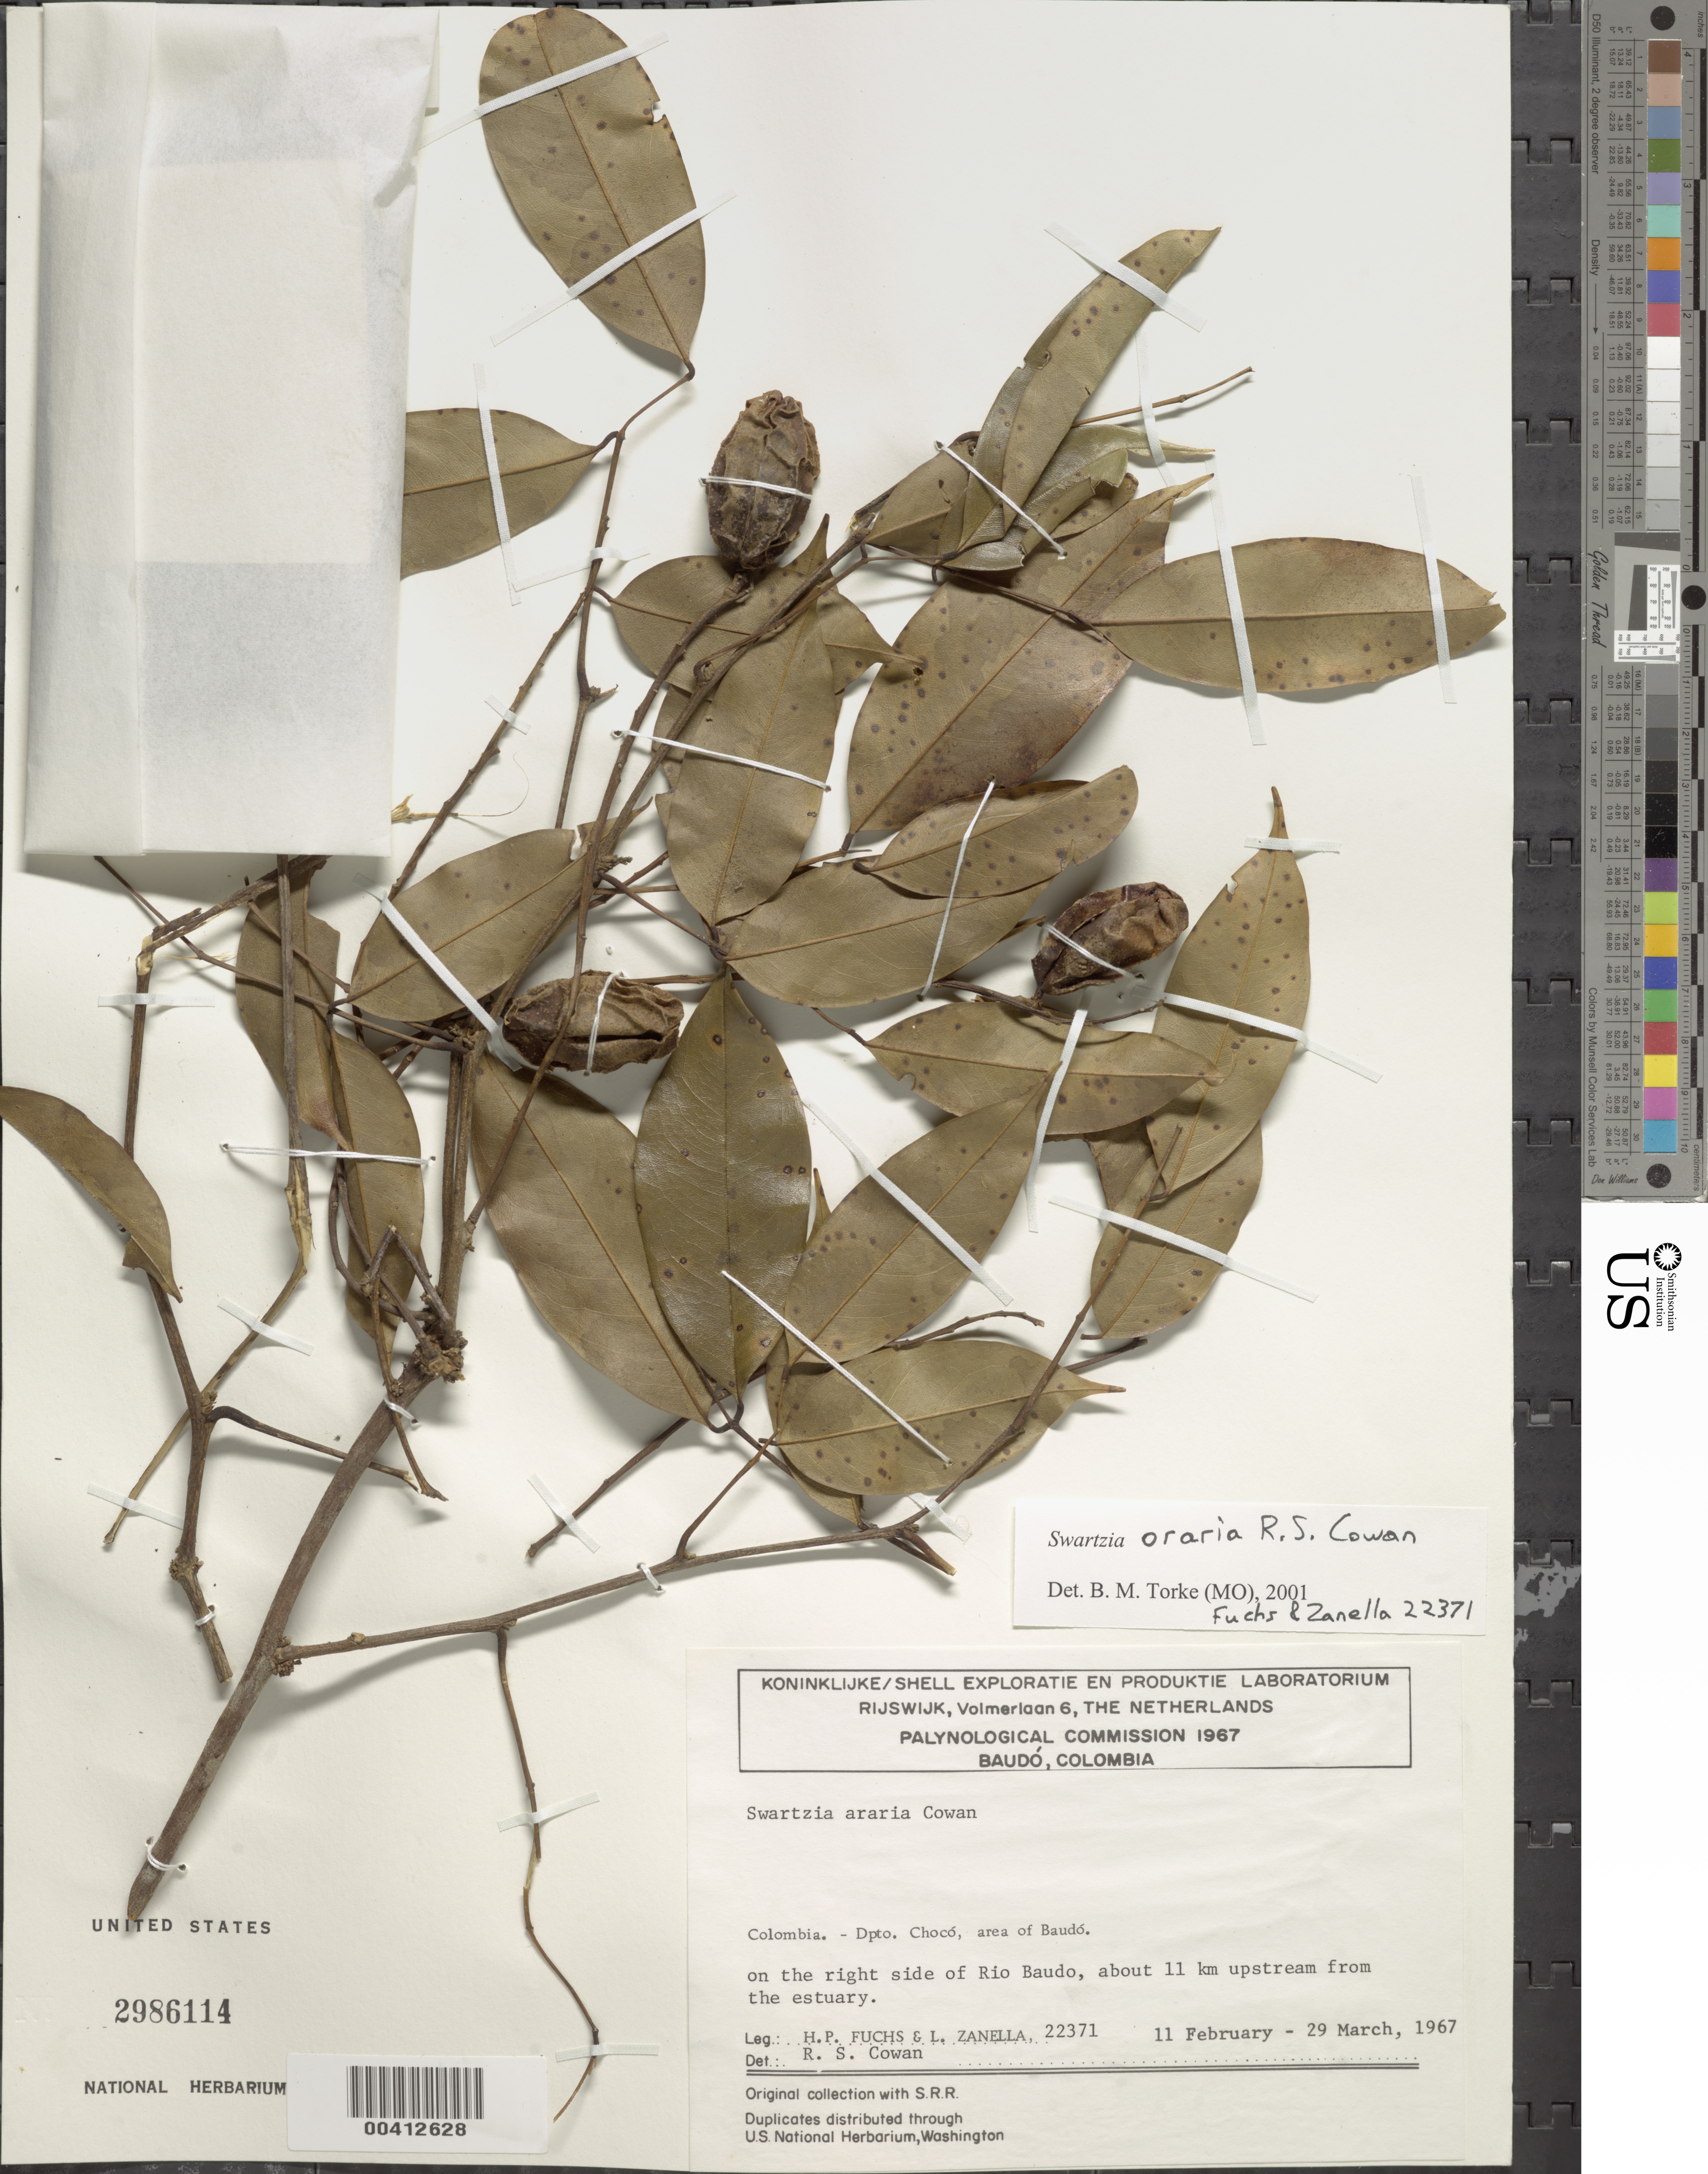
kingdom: Plantae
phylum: Tracheophyta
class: Magnoliopsida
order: Fabales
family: Fabaceae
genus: Swartzia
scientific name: Swartzia oraria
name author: R.S. Cowan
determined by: Torke, B. M., (MO)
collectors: H. P. Fuchs & L. Zanella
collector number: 22371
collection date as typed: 11 Feb 1967 to 29 Mar 1967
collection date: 1967-02-11/1967-03-29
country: Colombia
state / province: Chocó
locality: Baudo, right side of Rio Baudo, about 11 km upstream from the estuary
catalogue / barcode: US 2986114